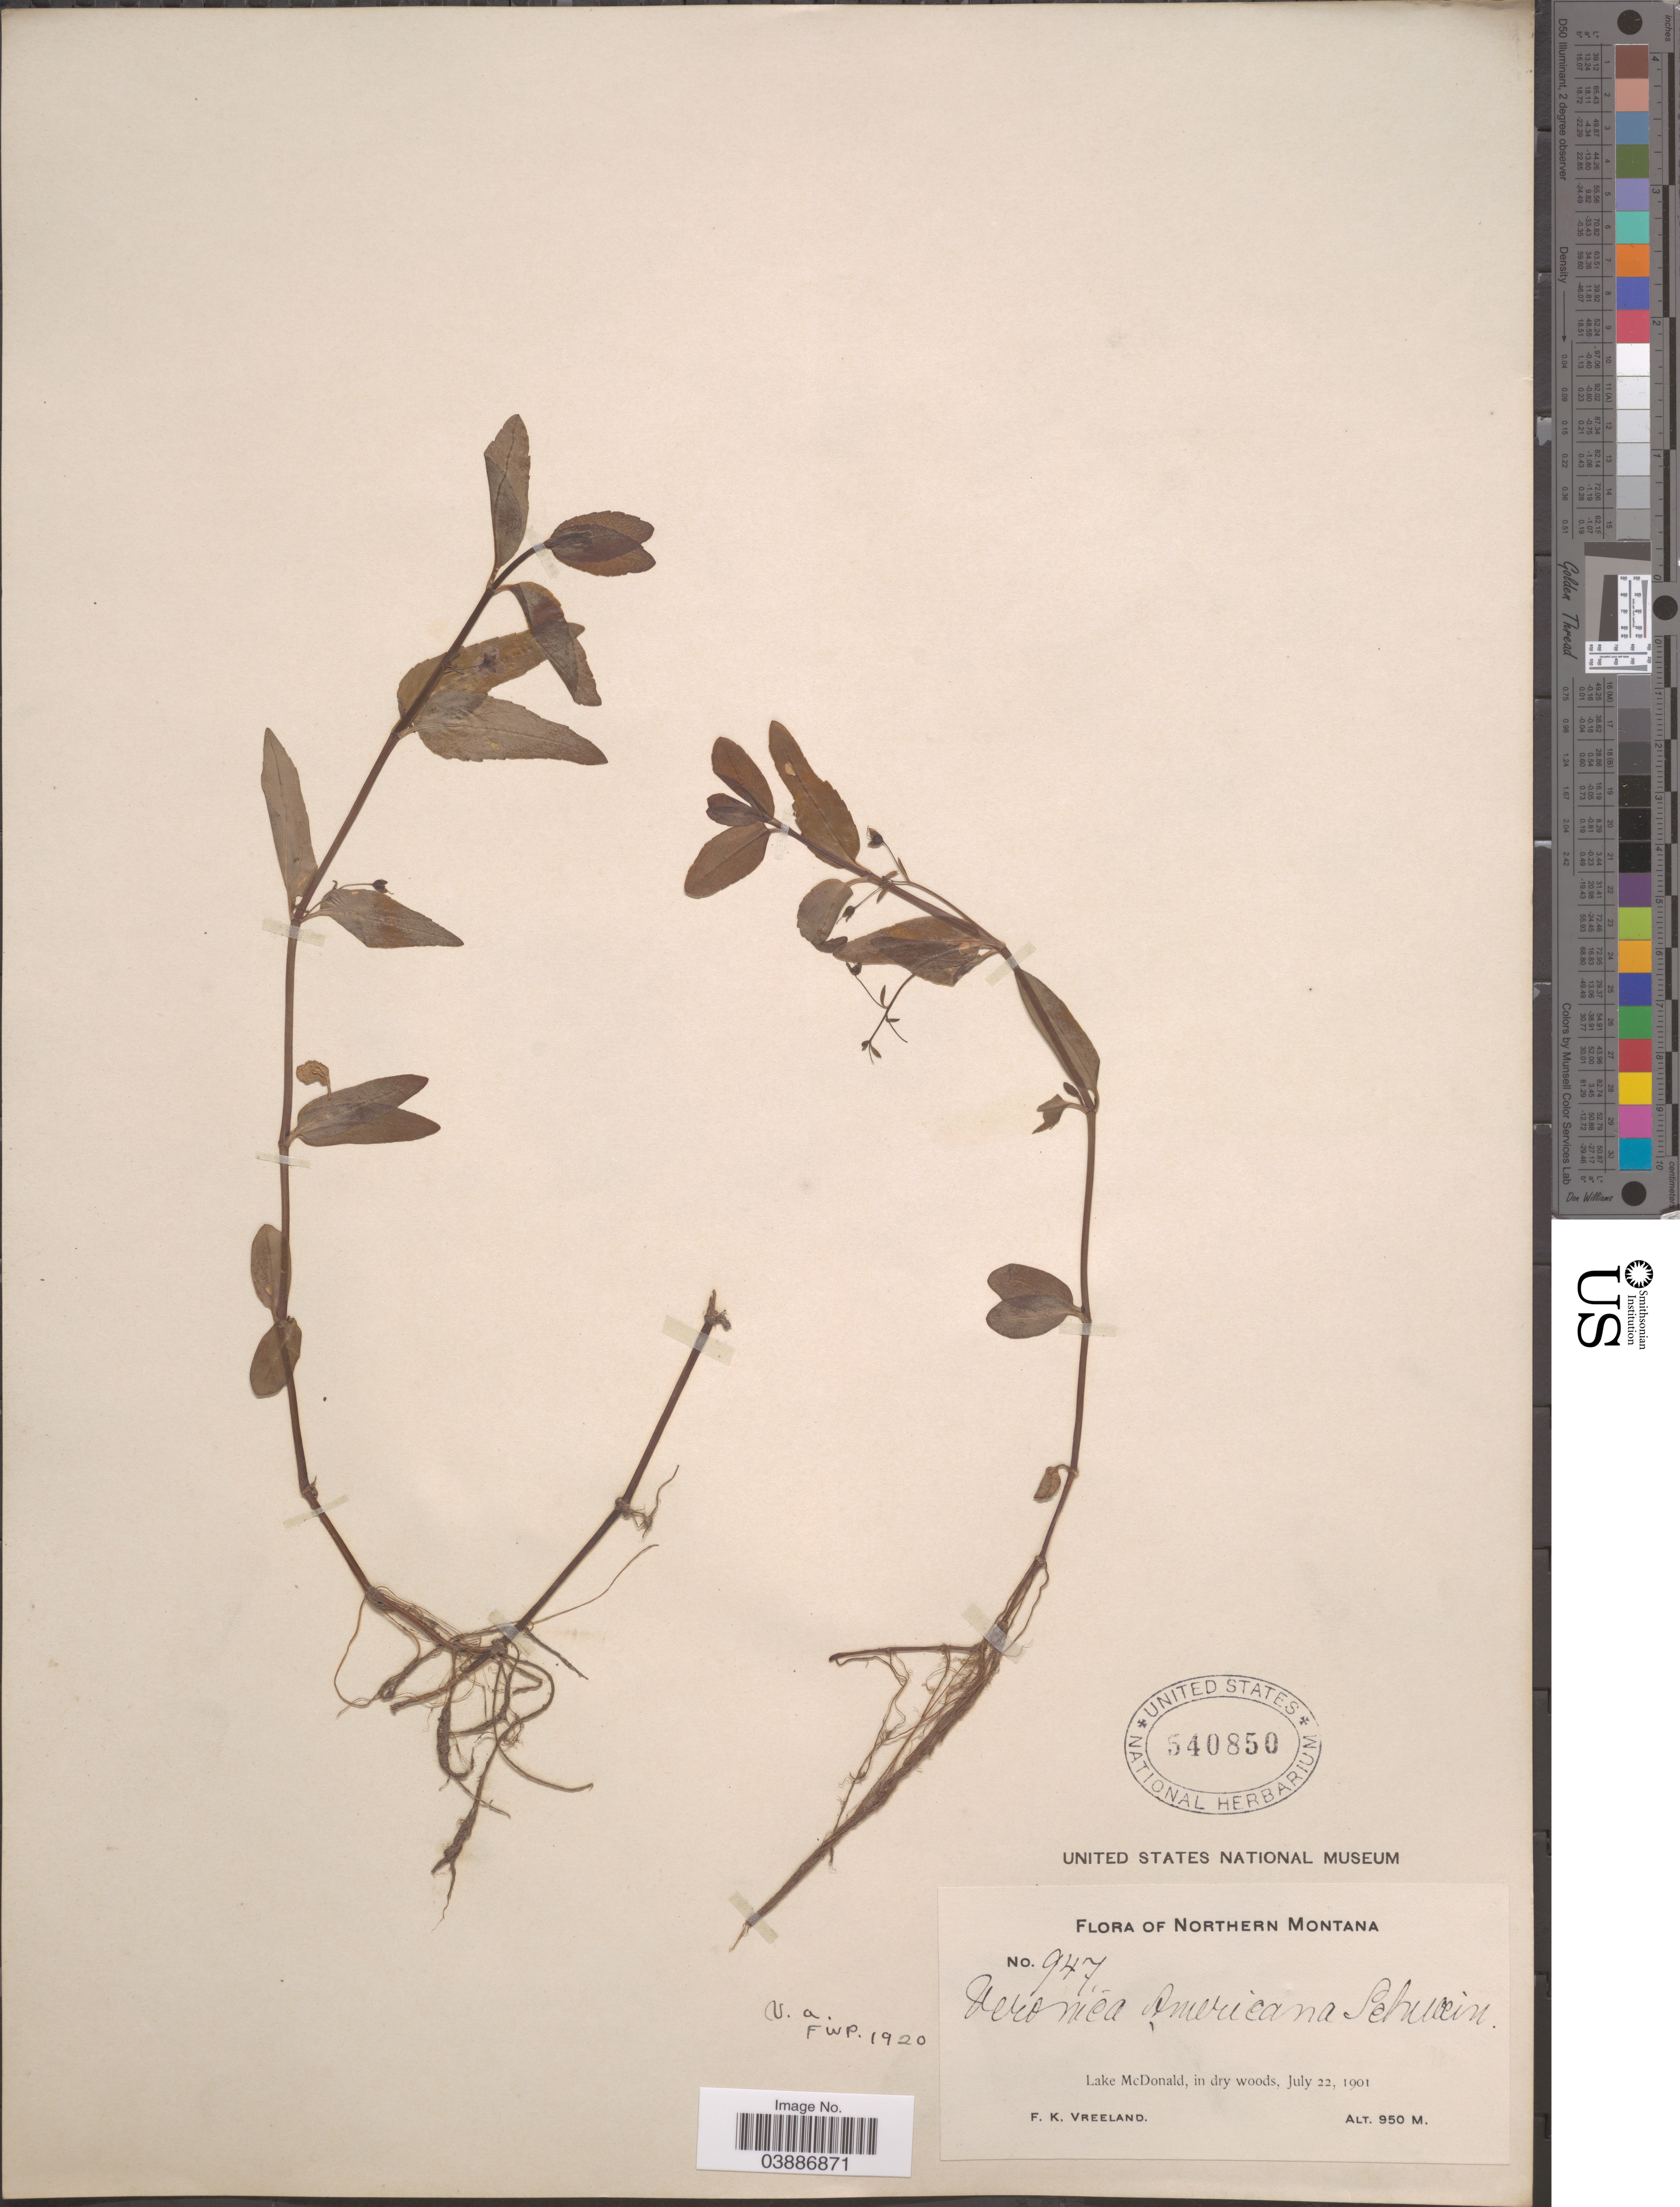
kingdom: Plantae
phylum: Tracheophyta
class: Magnoliopsida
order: Lamiales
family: Plantaginaceae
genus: Veronica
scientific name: Veronica americana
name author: Schwein. ex Benth.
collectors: F. Vreeland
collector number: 947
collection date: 1901-07-22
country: United States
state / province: Montana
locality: Northern Montana. Lake McDonald.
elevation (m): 950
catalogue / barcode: US 540850